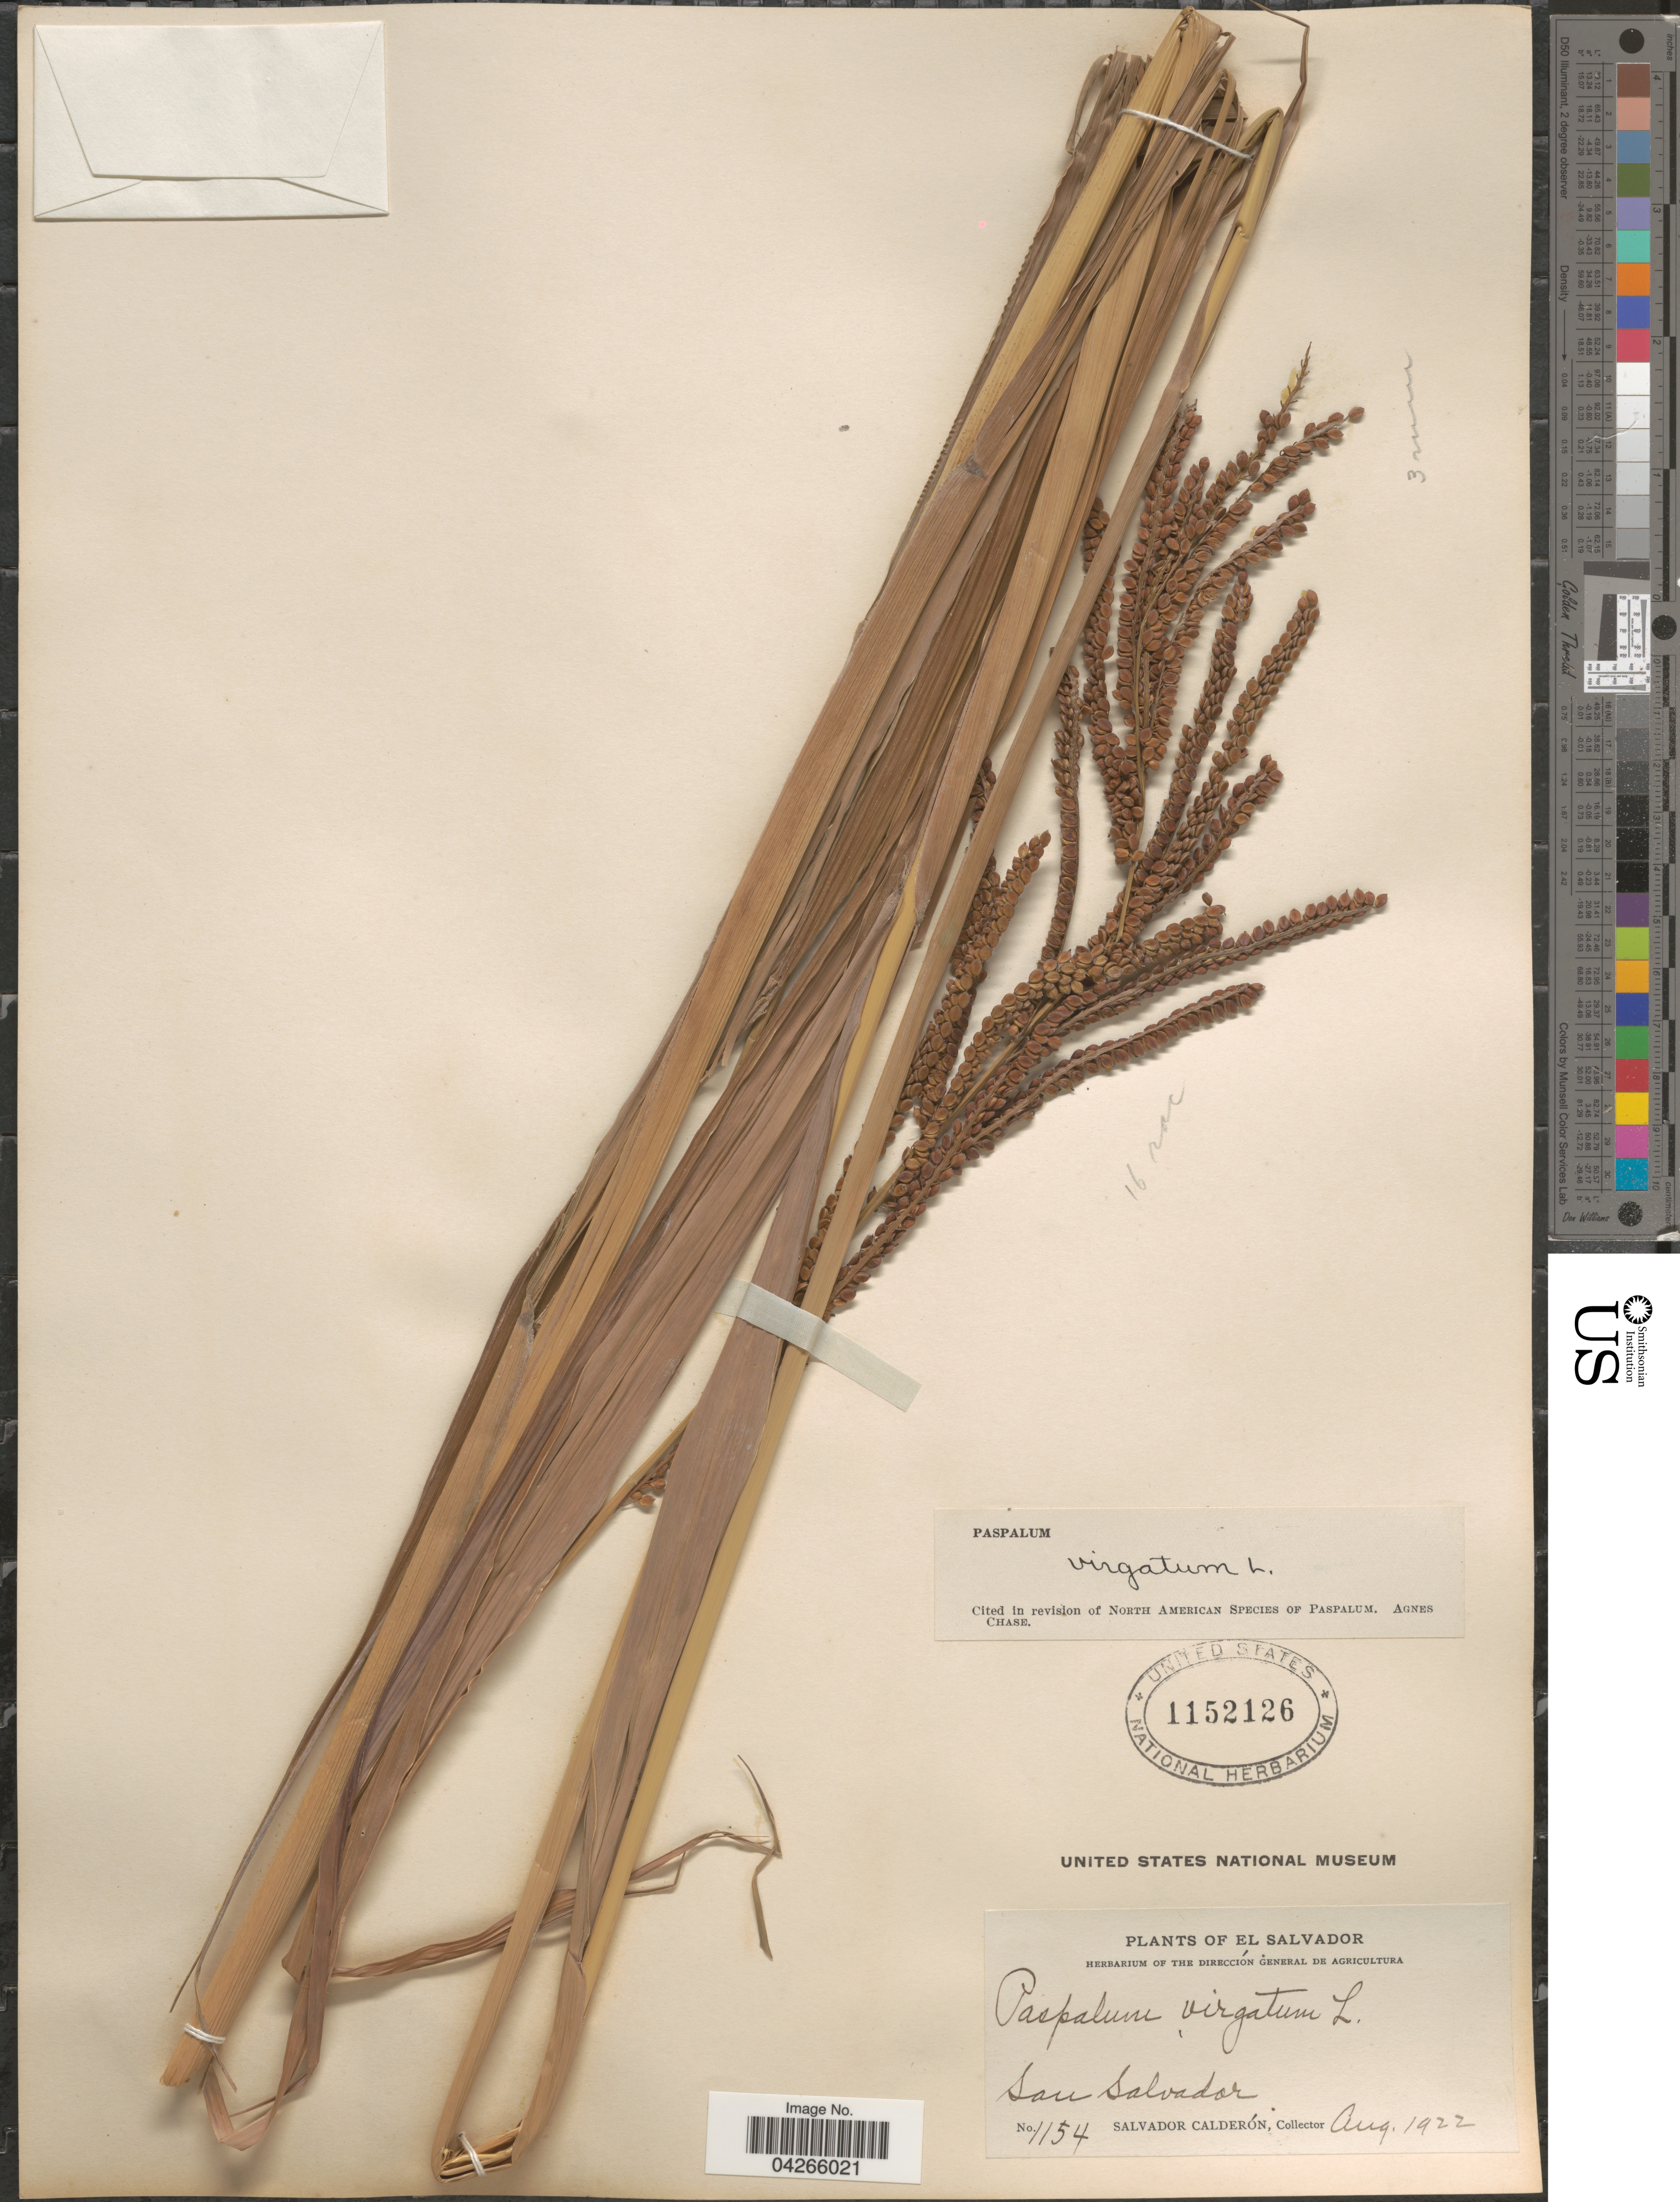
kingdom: Plantae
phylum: Tracheophyta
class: Liliopsida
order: Poales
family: Poaceae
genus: Paspalum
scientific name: Paspalum virgatum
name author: L.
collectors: S. Calderón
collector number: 1154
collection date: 1922-08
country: El Salvador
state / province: San Salvador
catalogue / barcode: US 1152126